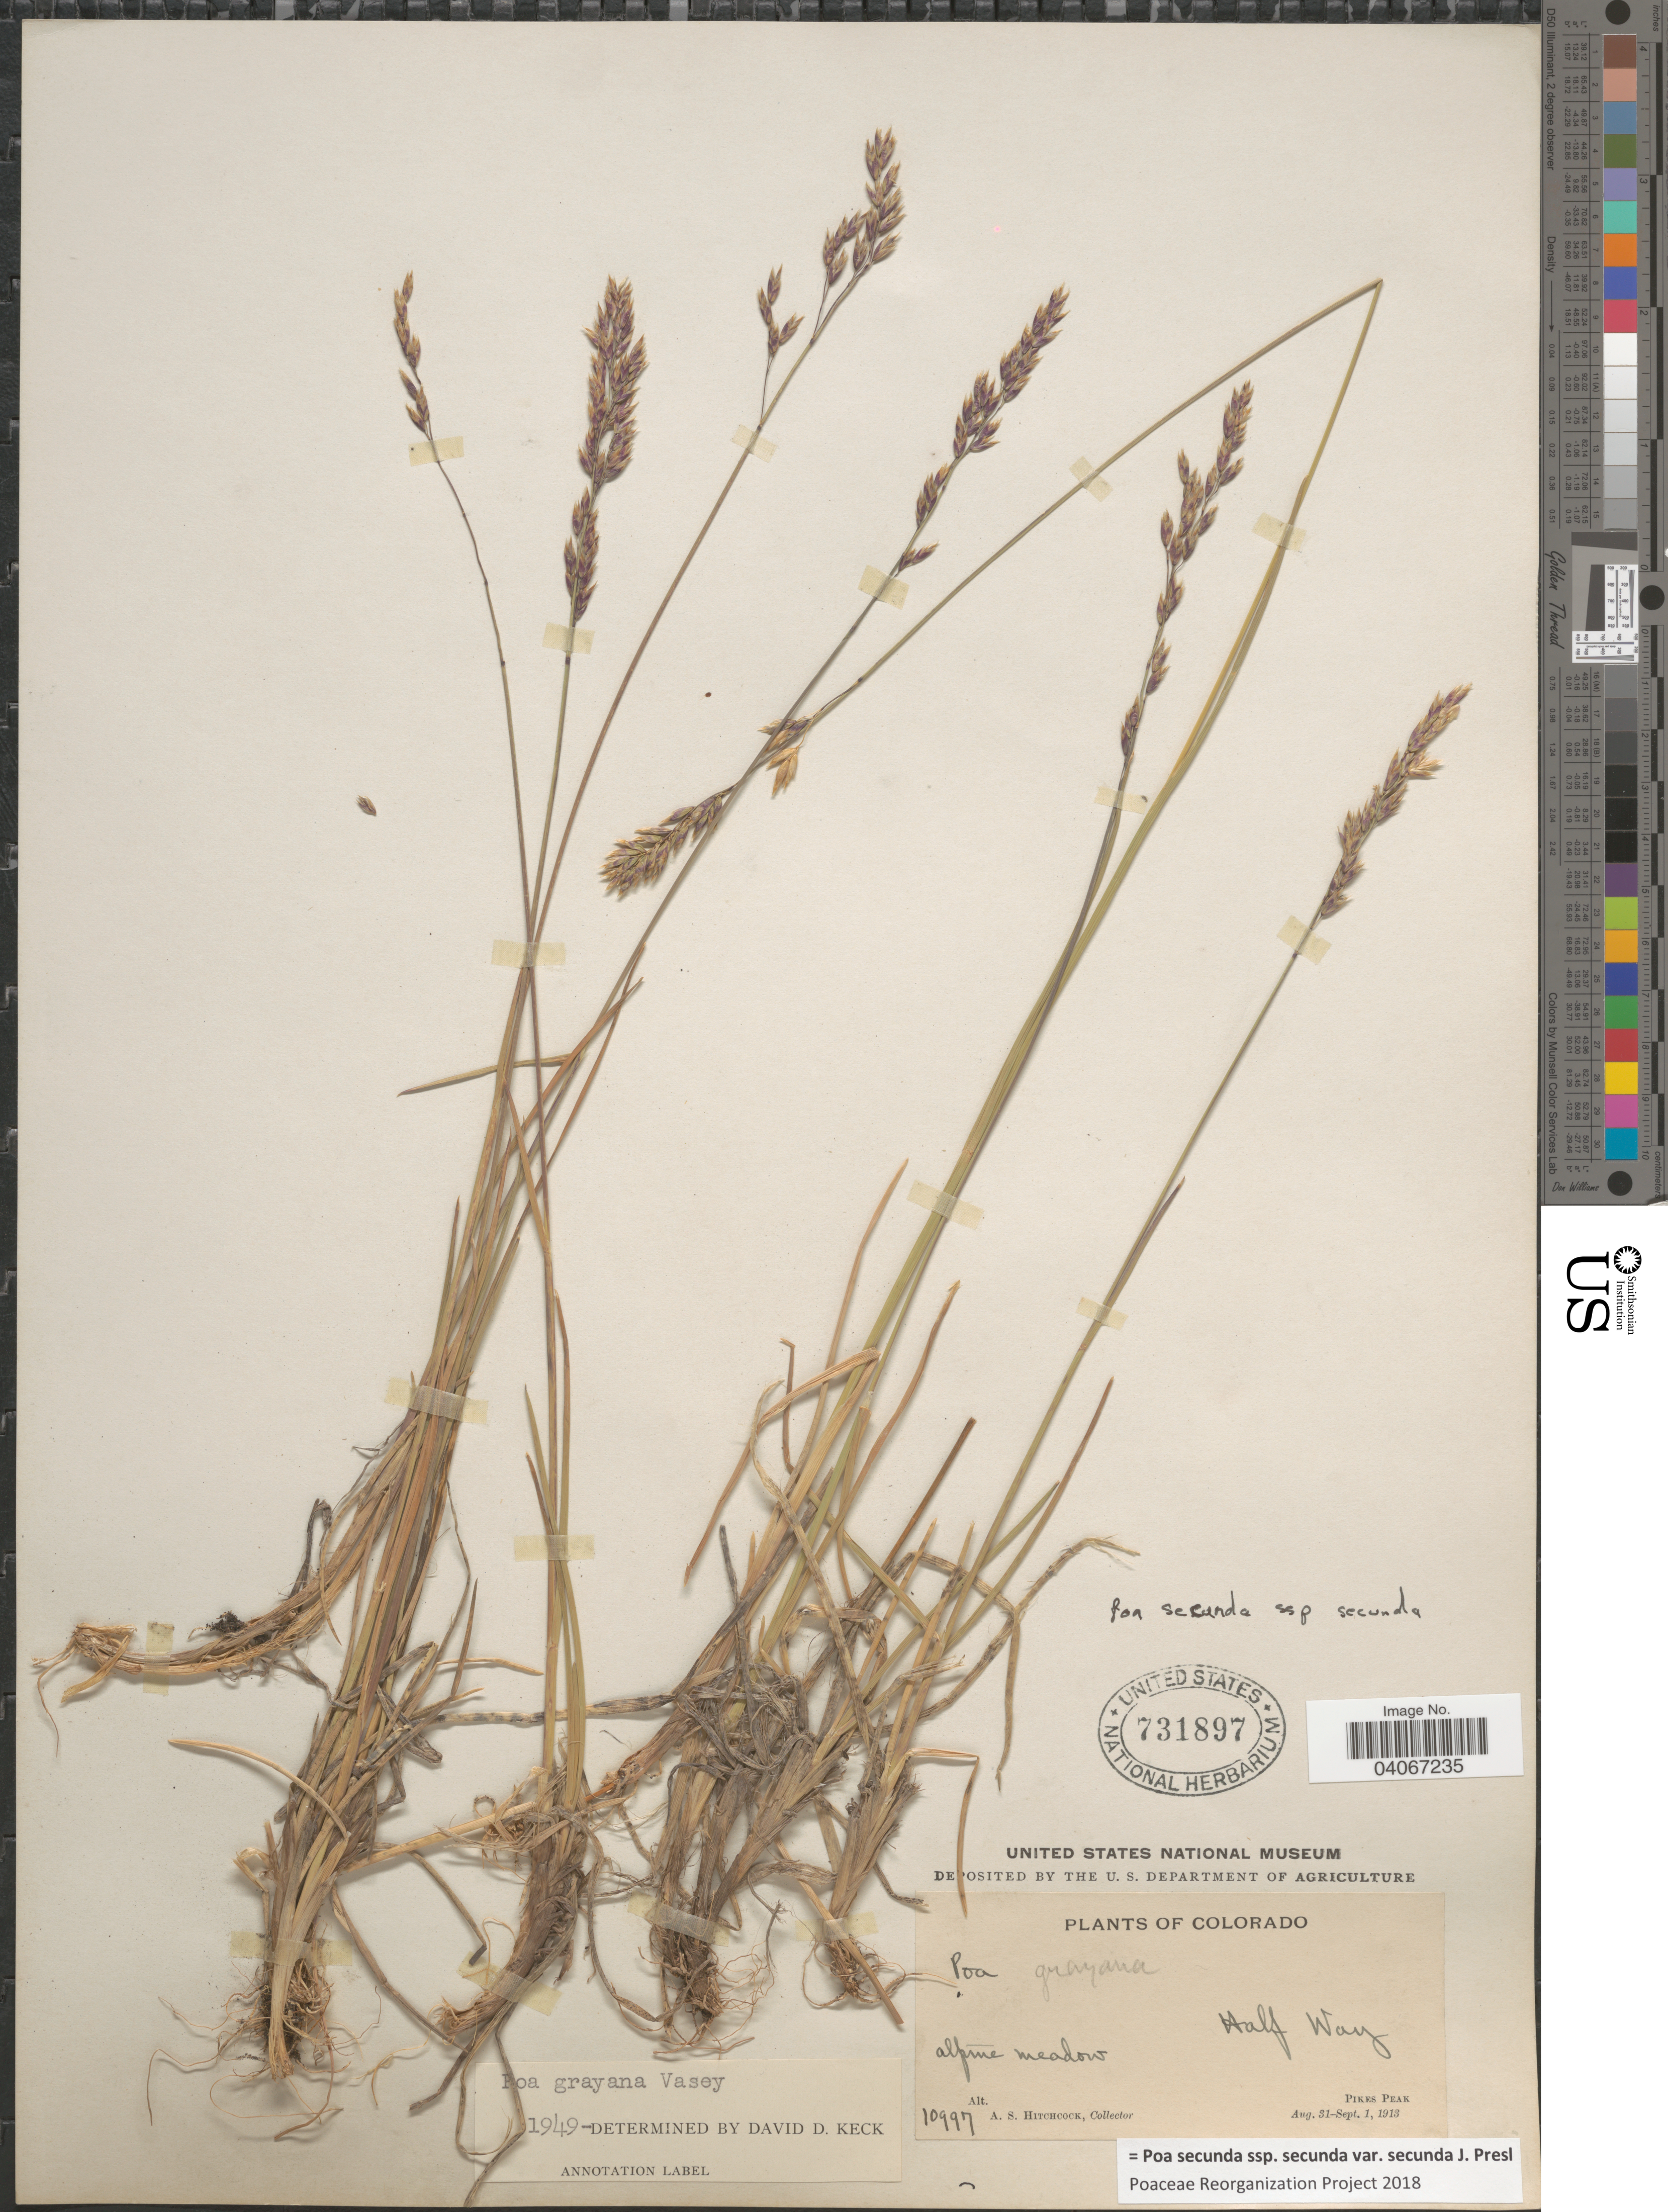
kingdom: Plantae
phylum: Tracheophyta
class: Liliopsida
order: Poales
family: Poaceae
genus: Poa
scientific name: Poa secunda subsp. secunda var. secunda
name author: J. Presl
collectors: A. S. Hitchcock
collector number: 10997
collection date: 1913-08-31/1913-09-01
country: United States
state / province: Colorado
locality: Half Way. Pikes Peak.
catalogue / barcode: US 731897